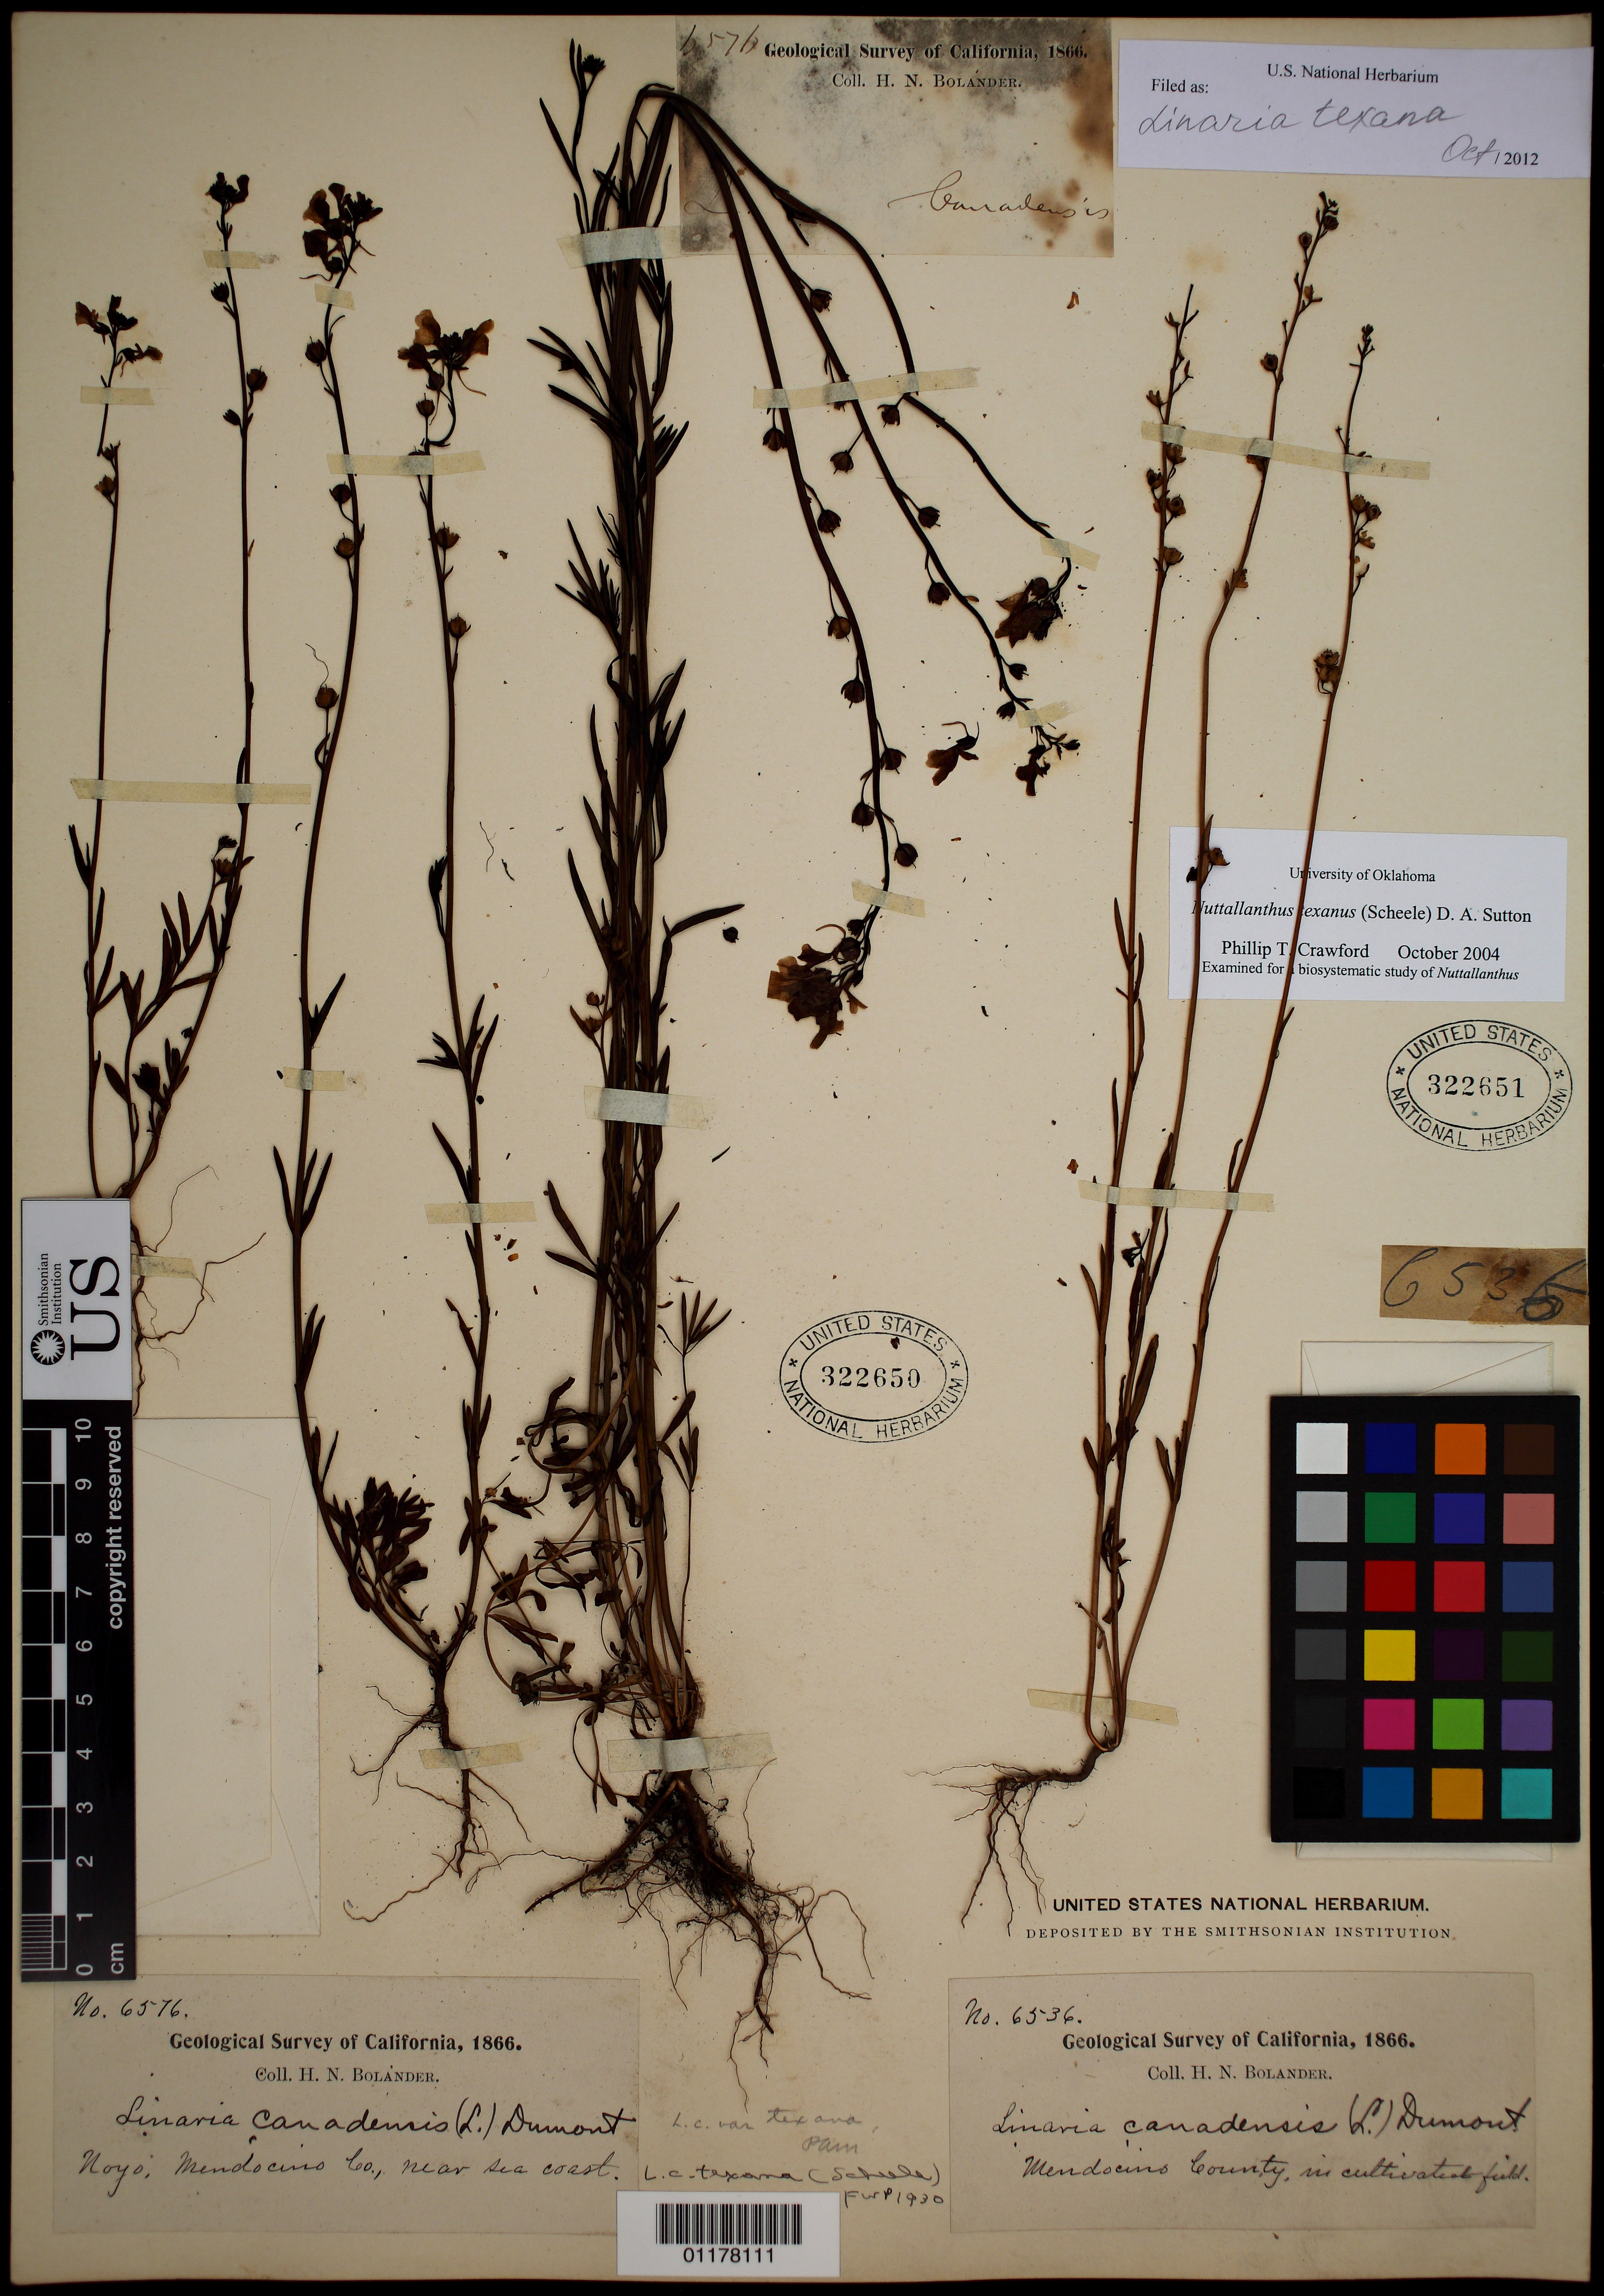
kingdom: Plantae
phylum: Tracheophyta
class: Magnoliopsida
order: Lamiales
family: Plantaginaceae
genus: Linaria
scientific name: Linaria texana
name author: Scheele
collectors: H. Bolander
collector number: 6576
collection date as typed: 1866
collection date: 1866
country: United States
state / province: California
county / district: Mendocino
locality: Noyo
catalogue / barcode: US 322650